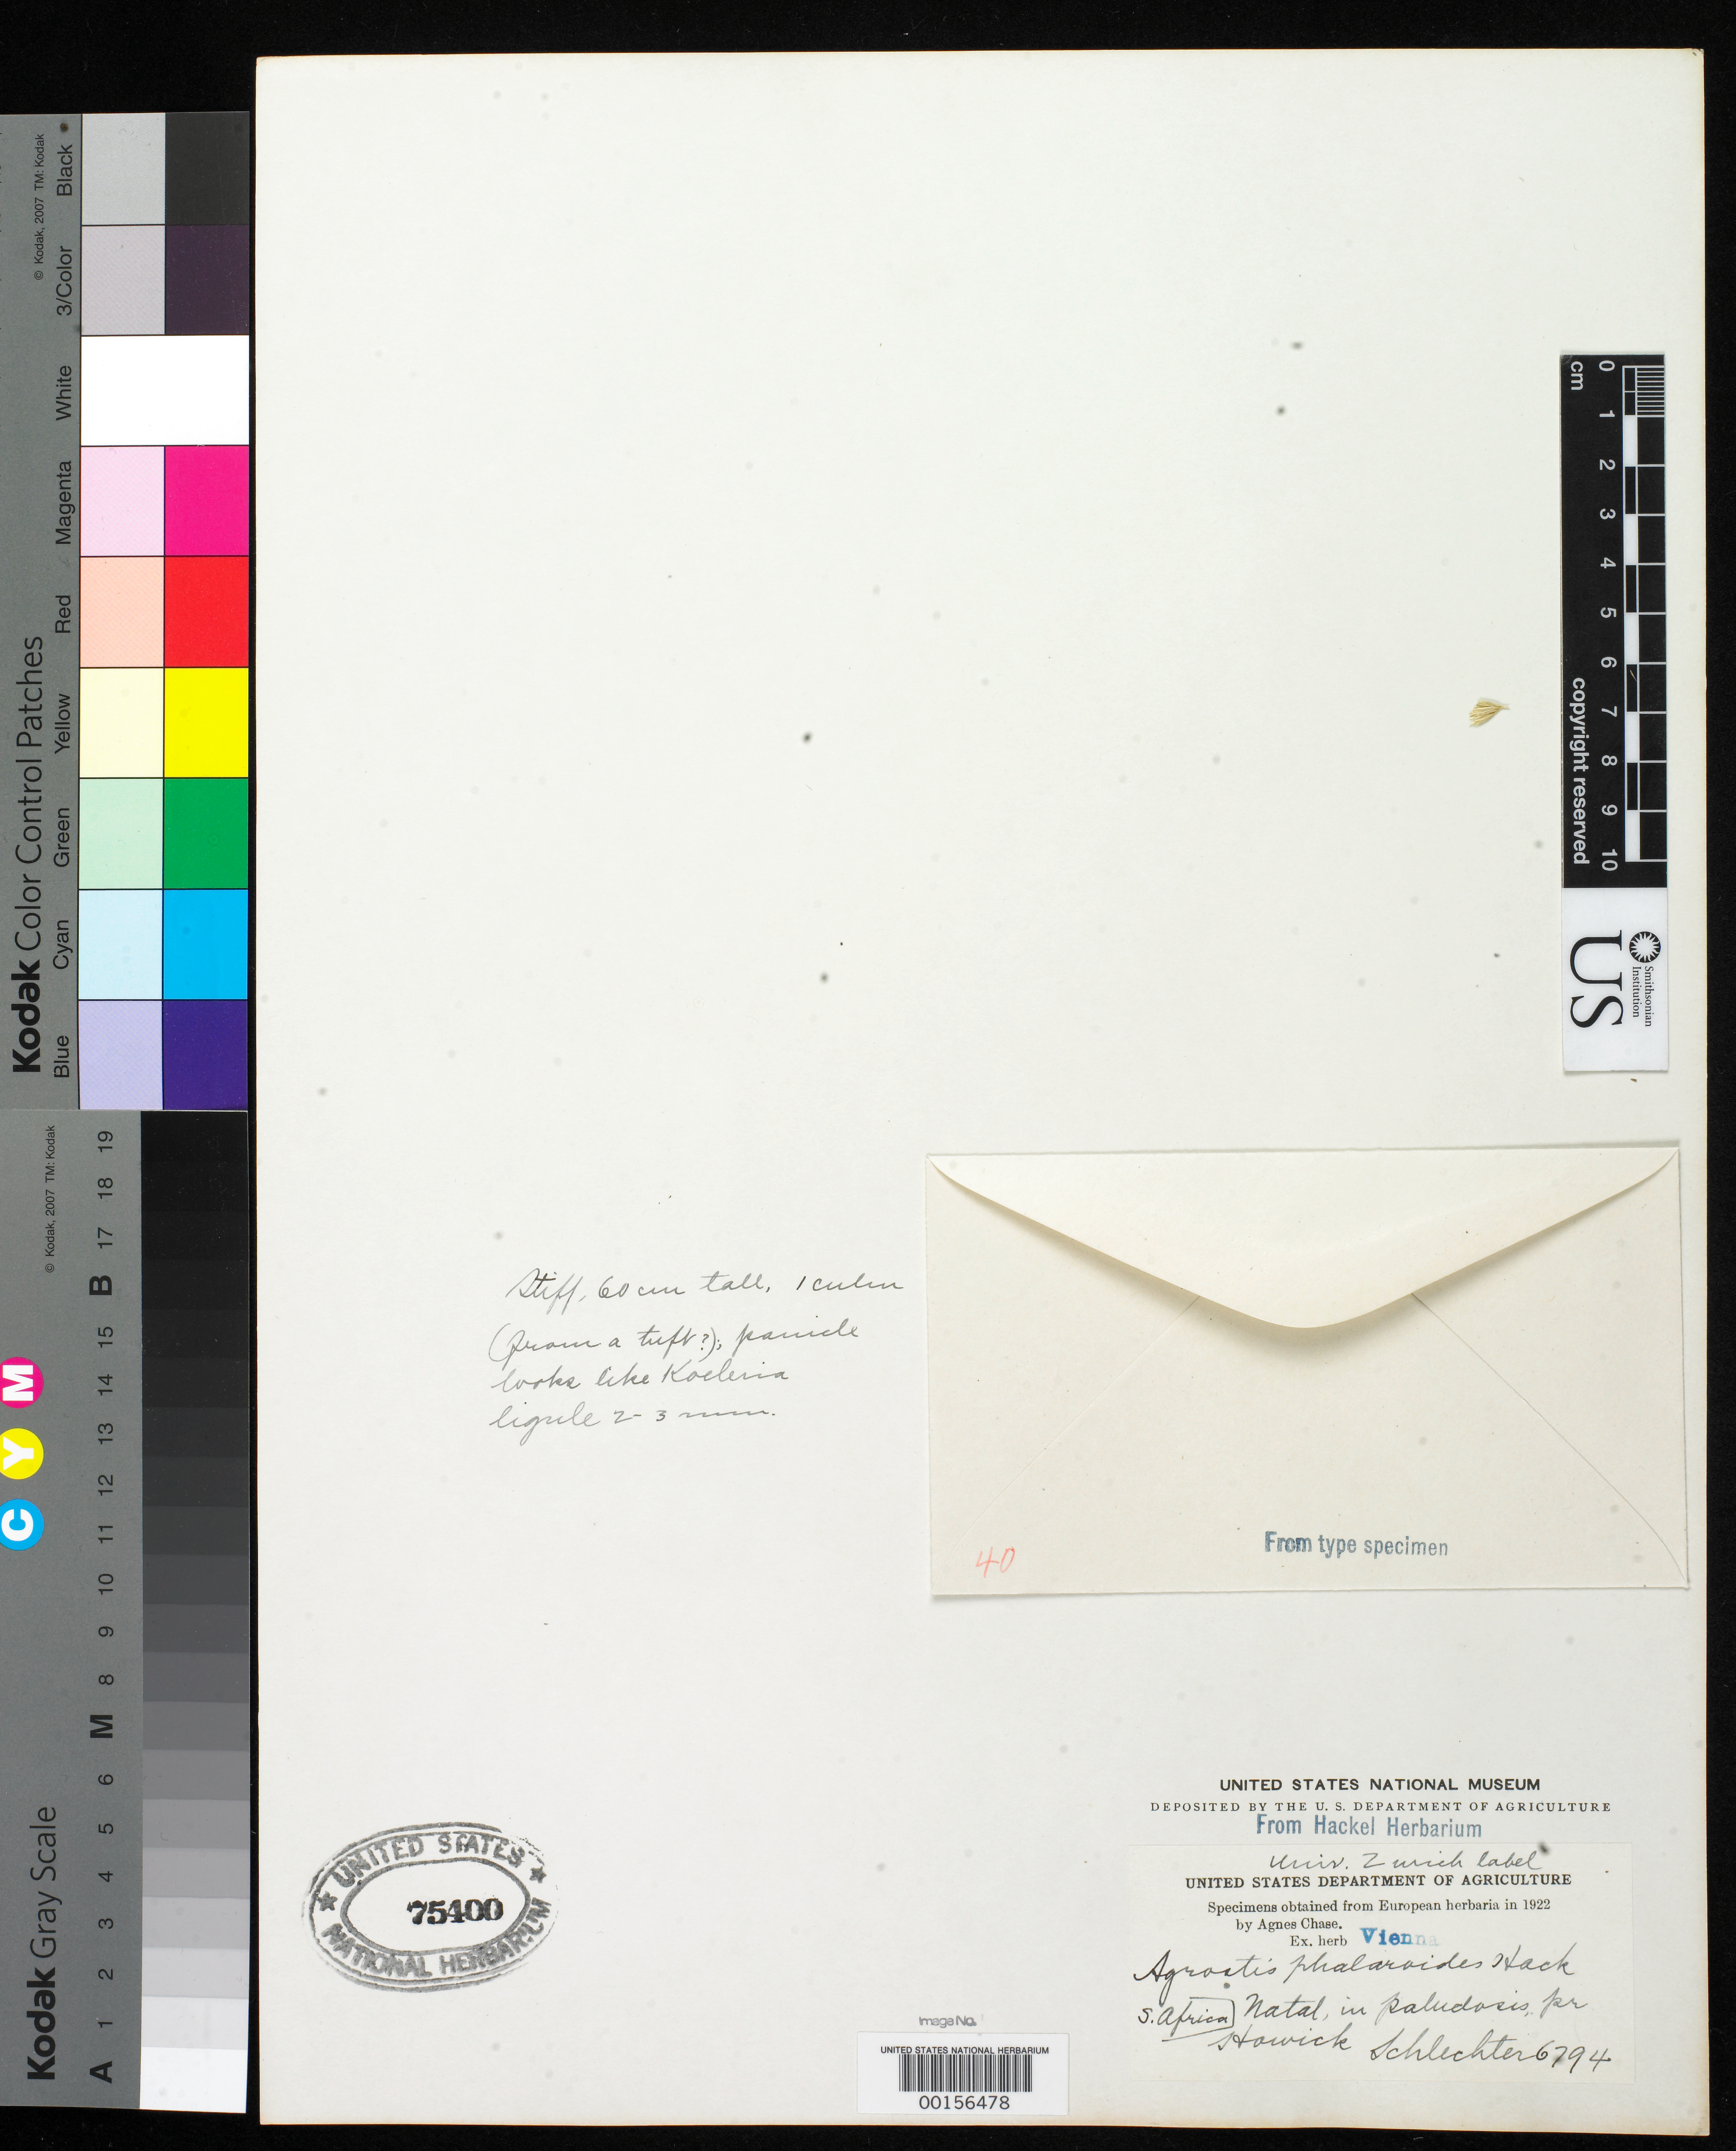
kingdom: Plantae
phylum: Tracheophyta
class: Liliopsida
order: Poales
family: Poaceae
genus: Agrostis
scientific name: Agrostis phalaroides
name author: Hack.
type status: Type Fragment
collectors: F. R. R. Schlechter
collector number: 6794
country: South Africa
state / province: KwaZulu-Natal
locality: In paludosis prope Howick.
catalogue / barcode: US 75400